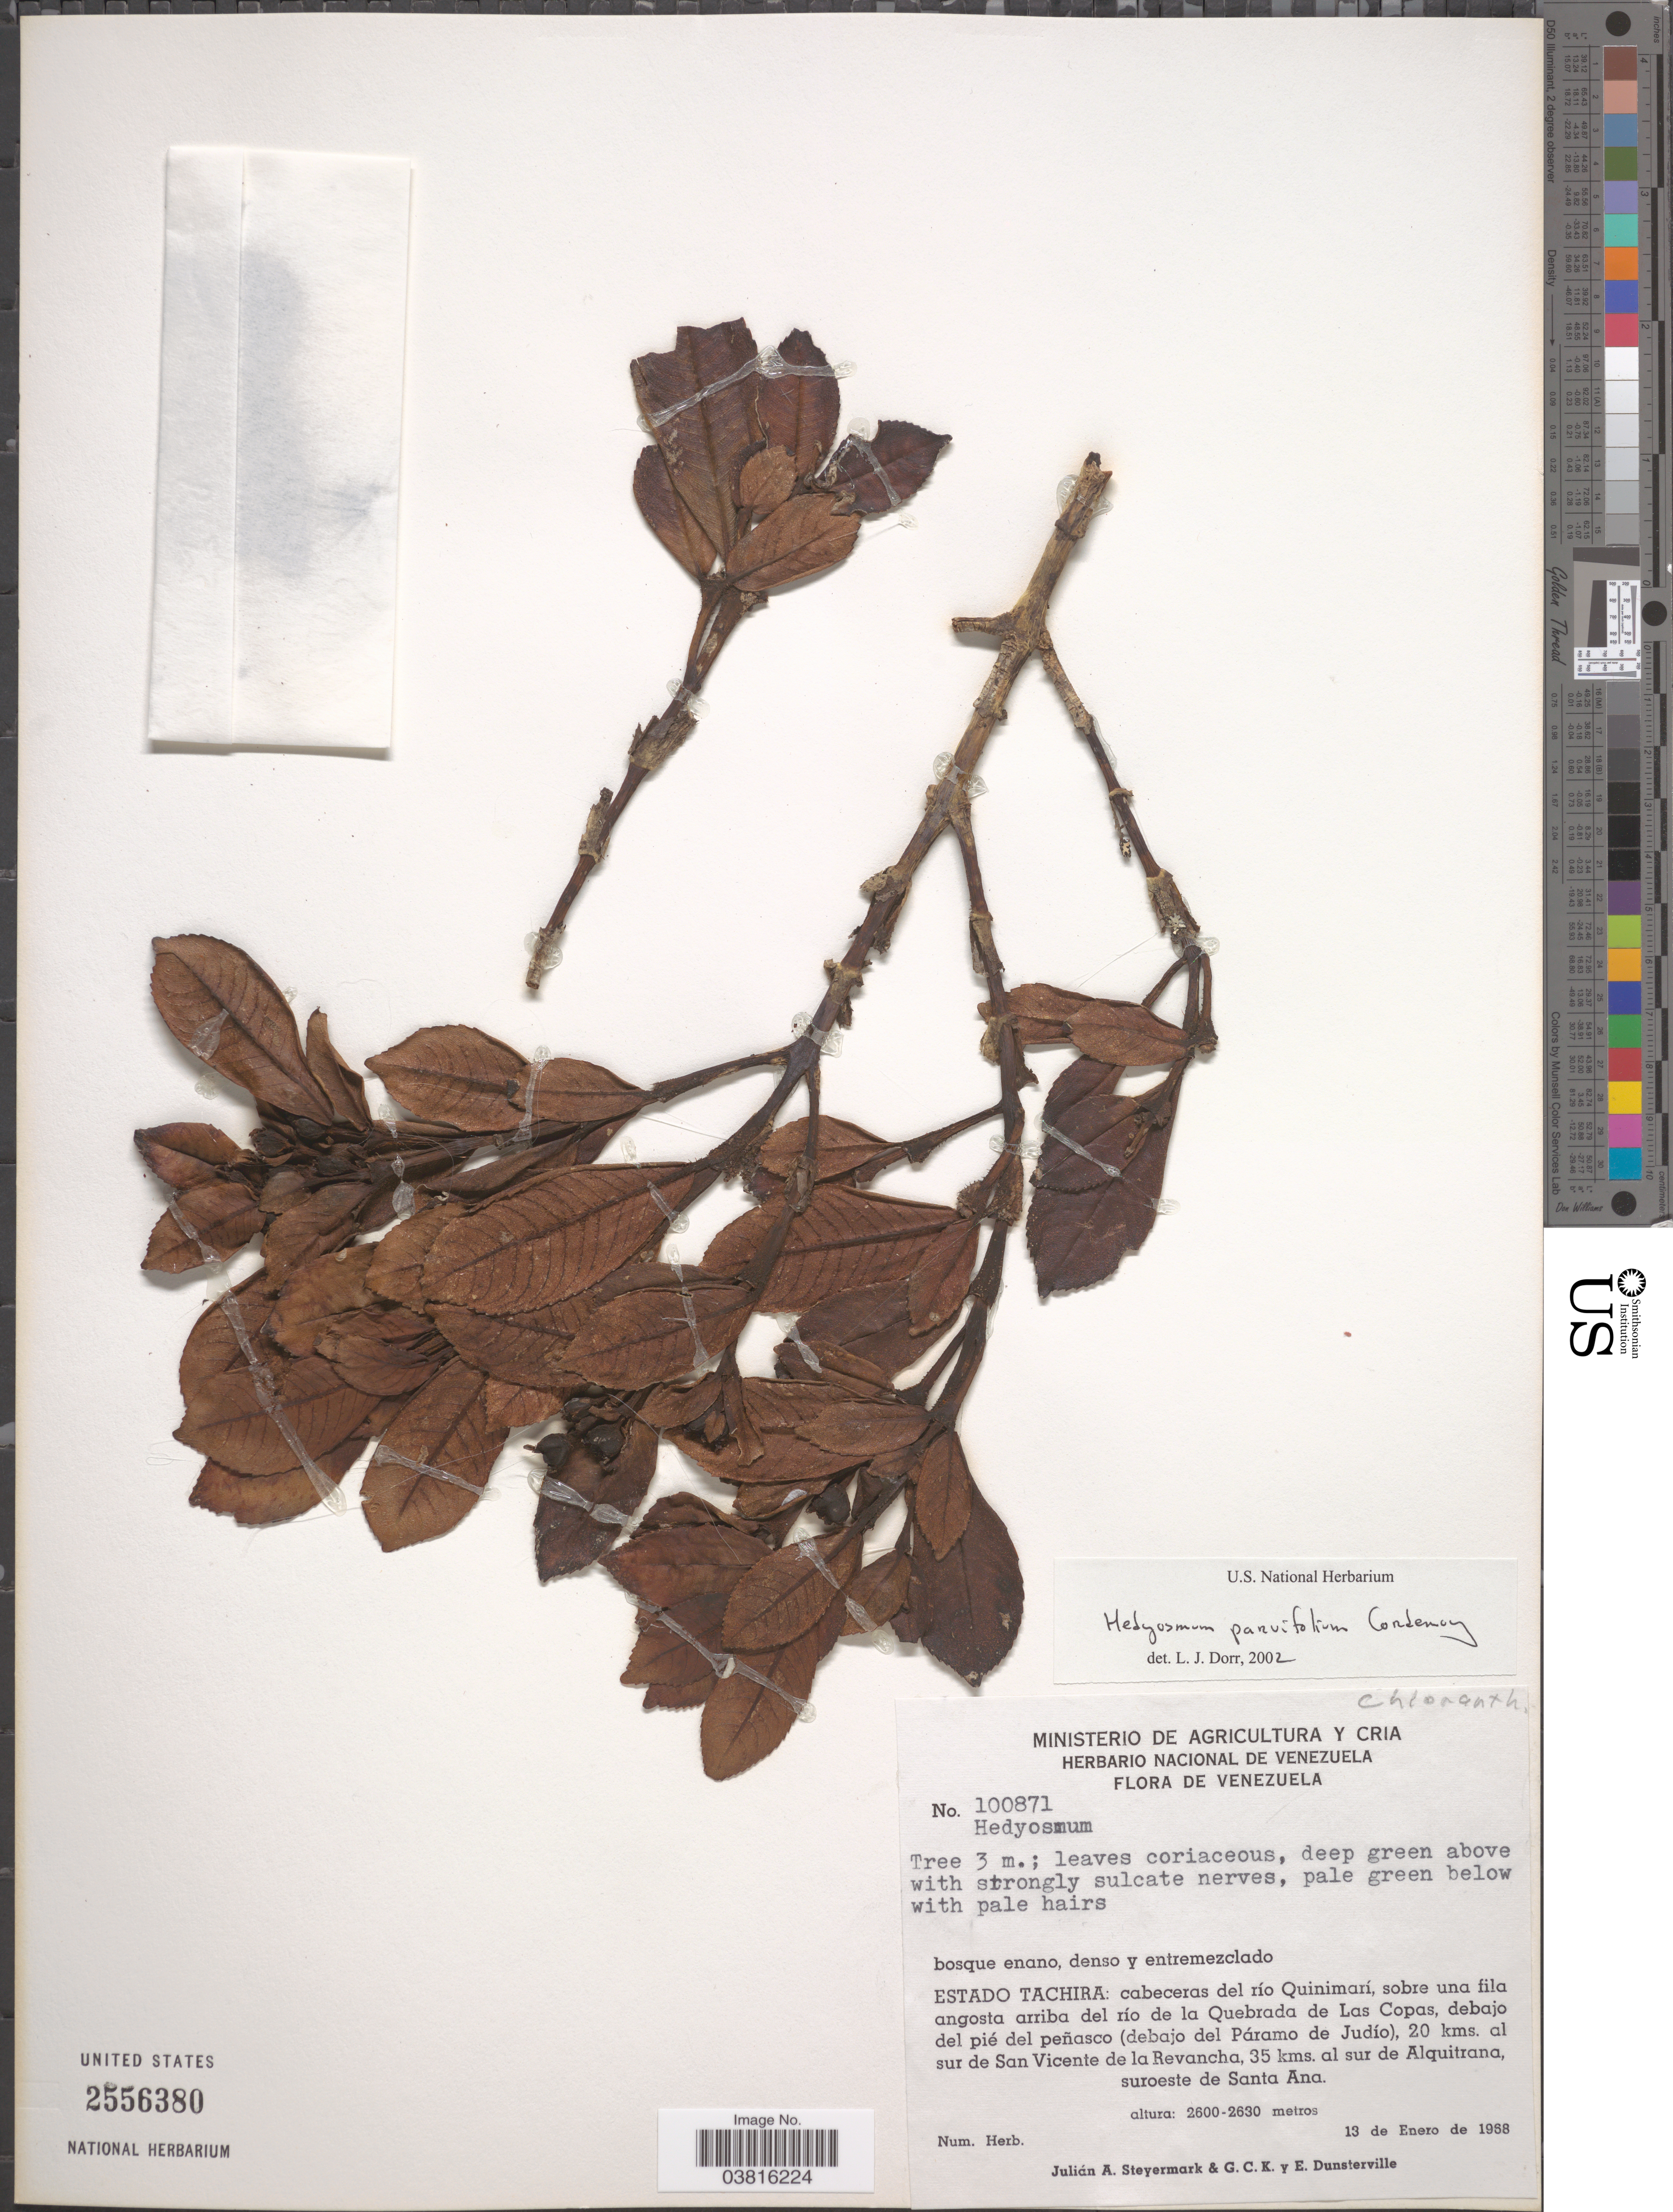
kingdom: Plantae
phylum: Tracheophyta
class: Magnoliopsida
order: Chloranthales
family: Chloranthaceae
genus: Hedyosmum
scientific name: Hedyosmum parvifolium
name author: Cordem. ex Baill.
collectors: J. Steyermark, G. C. K. Dunsterville & E. Dunsterville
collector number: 100871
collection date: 1968-01-13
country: Venezuela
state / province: Tachira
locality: Cabeceras del río Quinimarí, sobre una fila angosta arriba del río de la Quebrada de Las Copas, debajo del pié del peñasco (debajo del Páramo de Judío), 20 kms. al sur de San Vicente de la Revancha, 35 kms. al sur de Alquintrana, suroeste de Santa Ana.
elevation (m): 2600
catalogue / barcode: US 2556380